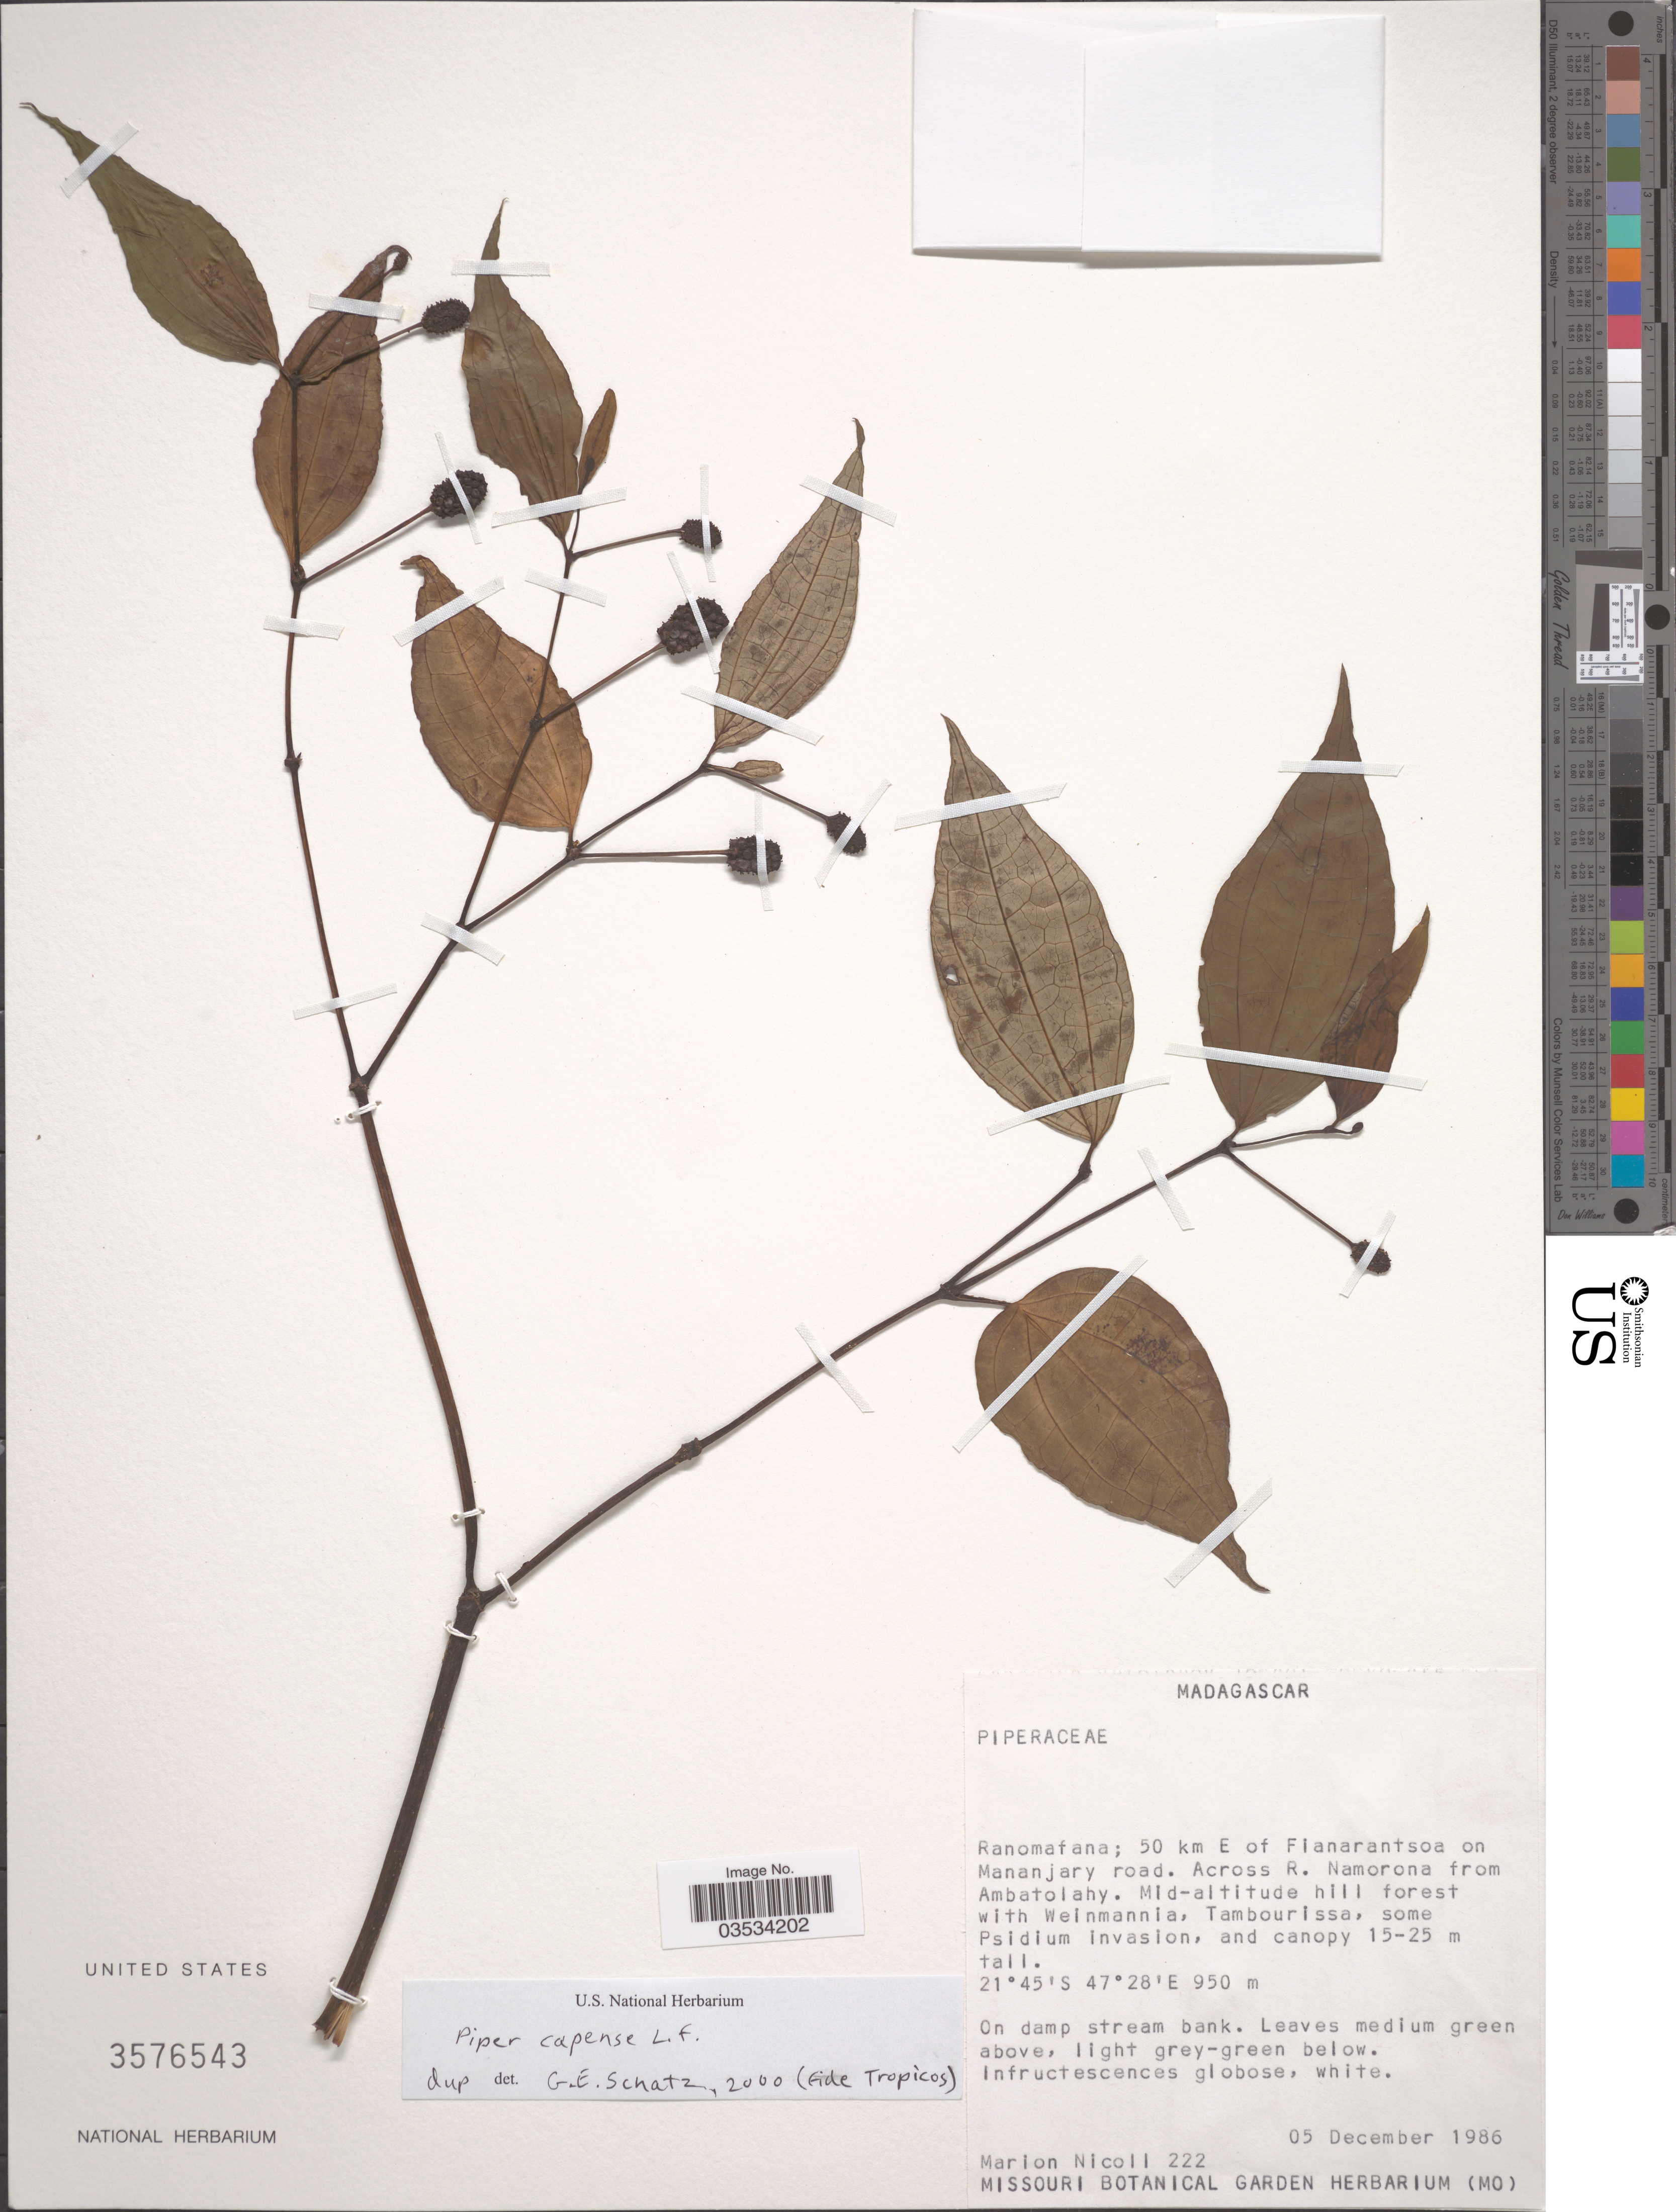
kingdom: Plantae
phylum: Tracheophyta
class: Magnoliopsida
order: Piperales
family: Piperaceae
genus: Piper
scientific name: Piper capense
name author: L. f.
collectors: M. F. Nicoll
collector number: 222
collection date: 1986-12-05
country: Madagascar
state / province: Vatovavy Fitovinany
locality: Ranomafana: 50 km E of Fianarantsoa on Mananjary road. Across R. Namorona from Ambatolahy.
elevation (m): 950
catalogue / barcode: US 3576543